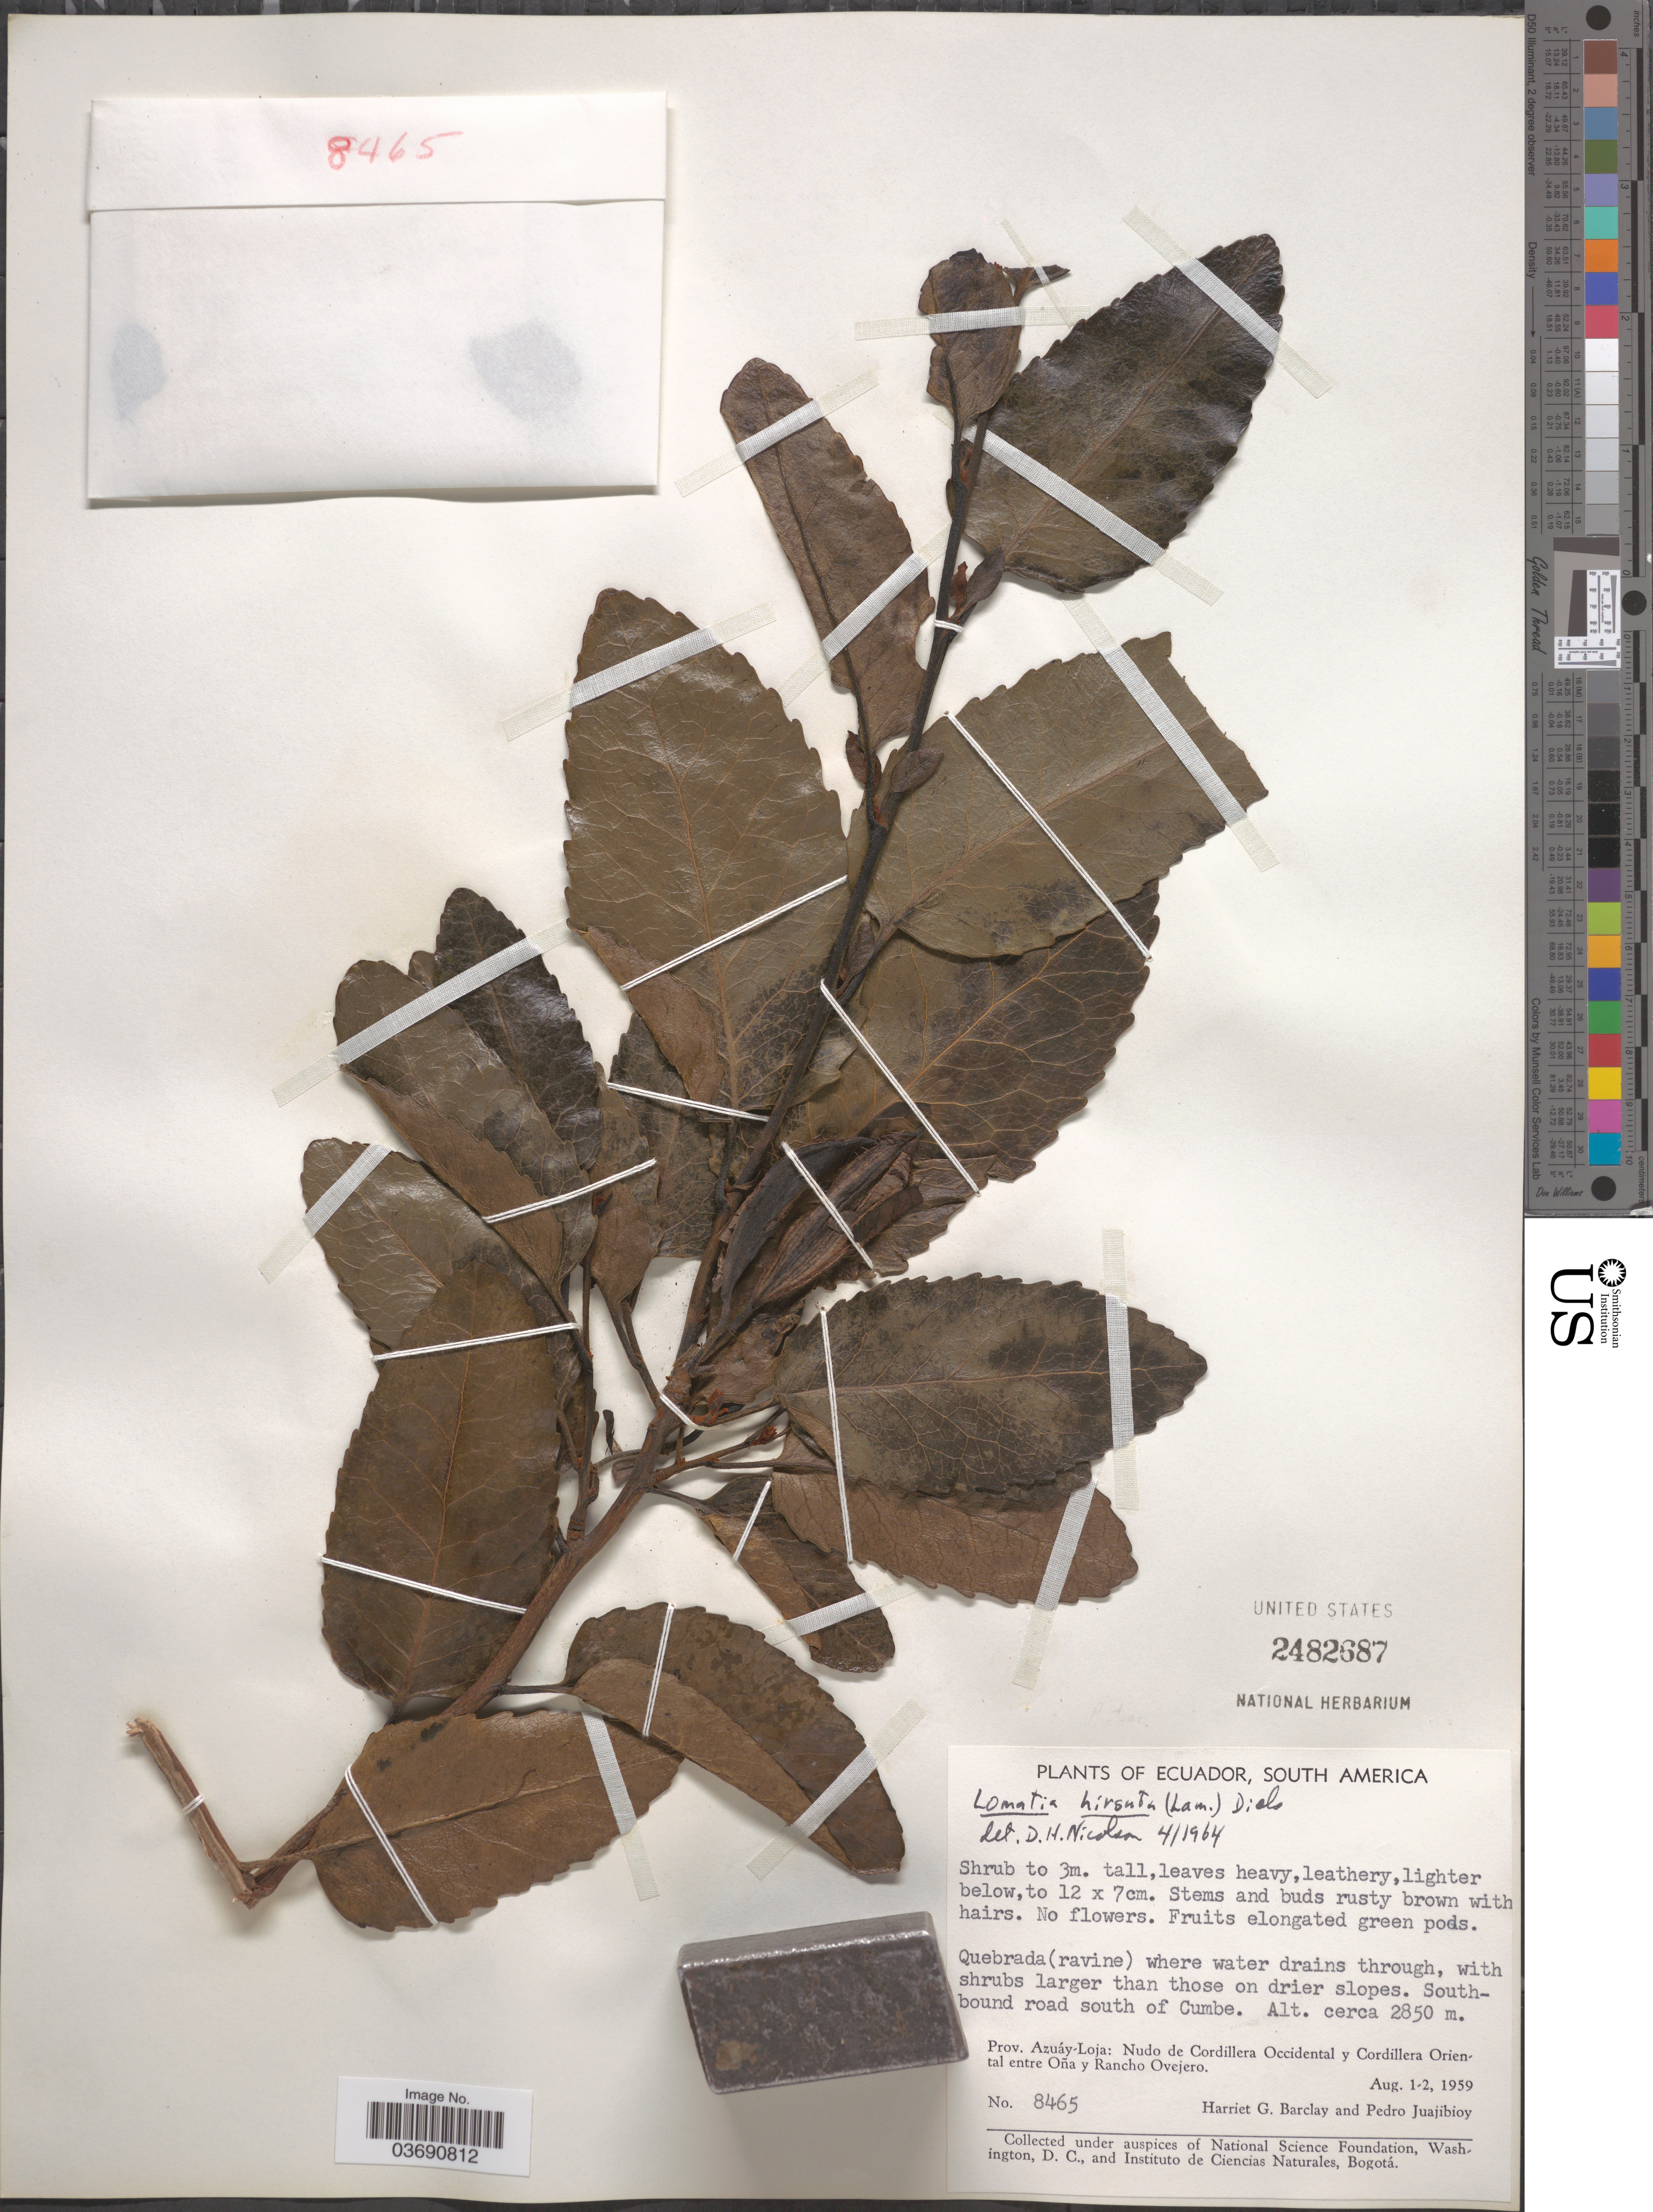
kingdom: Plantae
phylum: Tracheophyta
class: Magnoliopsida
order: Proteales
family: Proteaceae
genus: Lomatia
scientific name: Lomatia hirsuta subsp. hirsuta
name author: (Lam.) Diels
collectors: H. G. Barclay & P. Juajibioy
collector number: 8465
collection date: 1959-08-01/1959-08-02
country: Ecuador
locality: Southbound road south of Cumbe. Prov. Azuáy-Loja: Nudo de Cordillera Occidental y Cordillera Oriental entre Oña y Rancho Ovejero.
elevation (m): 2850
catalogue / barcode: US 2482687